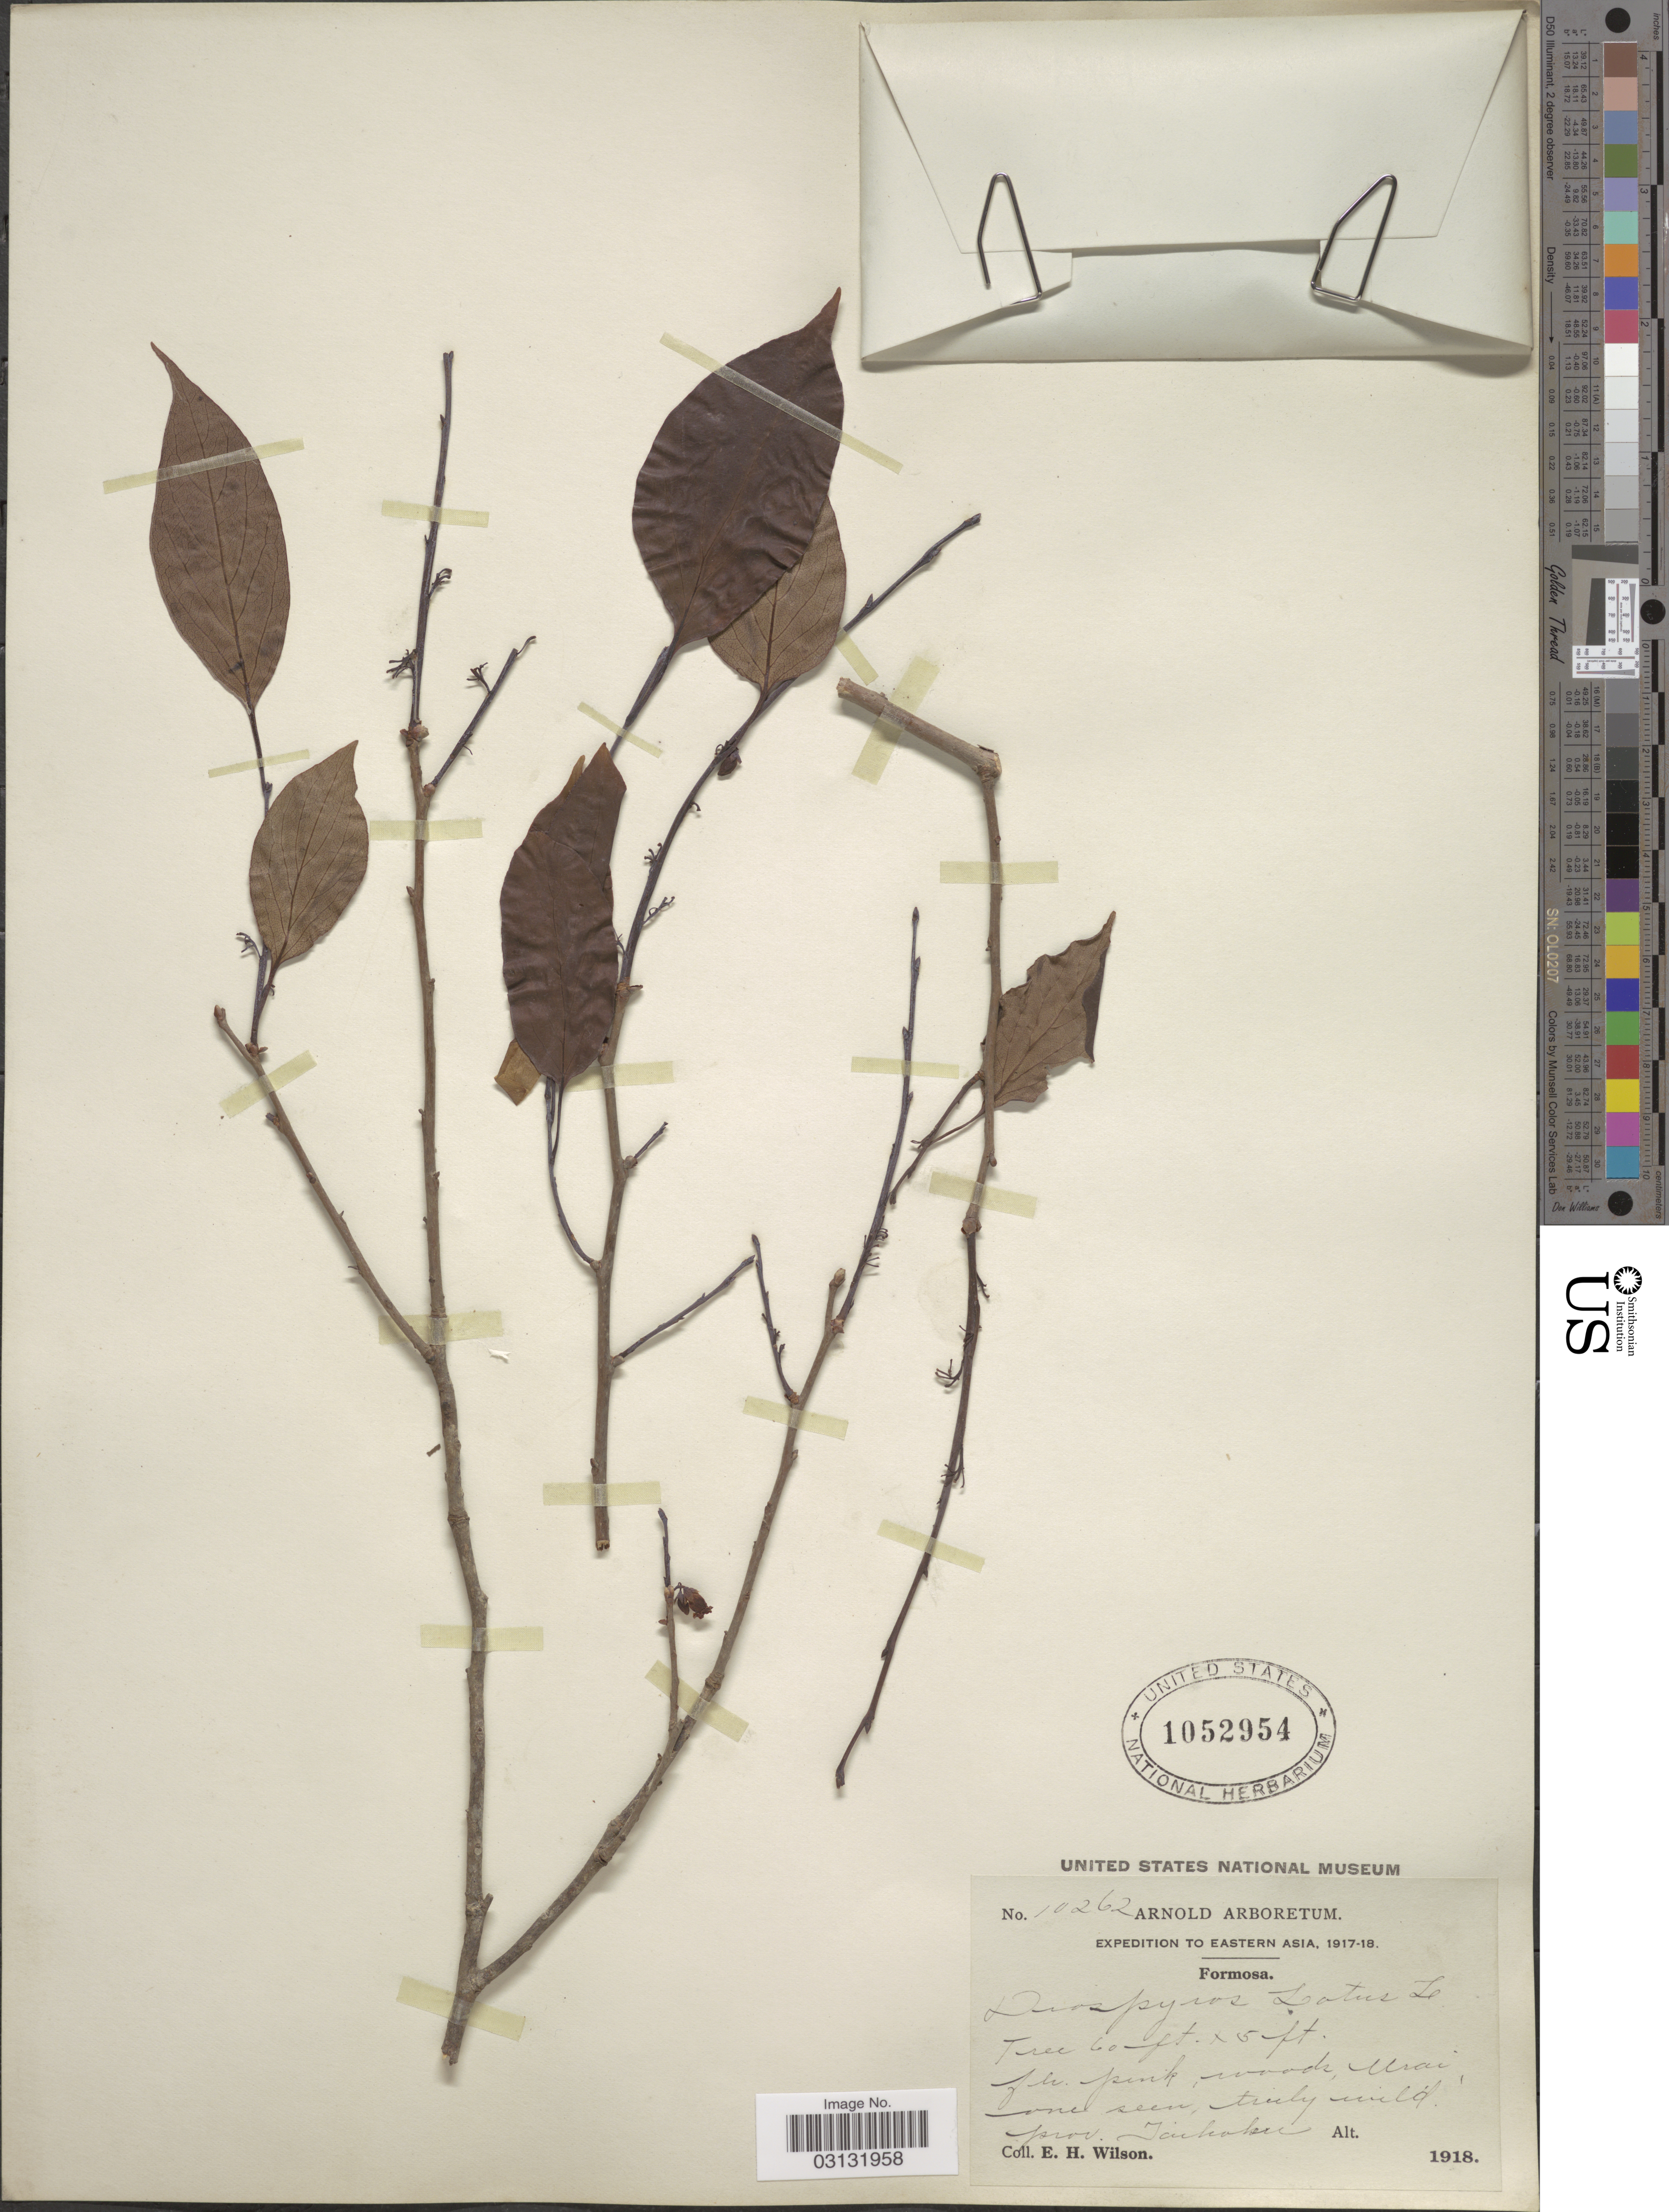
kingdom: Plantae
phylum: Tracheophyta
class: Magnoliopsida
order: Ericales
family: Ebenaceae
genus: Diospyros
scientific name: Diospyros lotus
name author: L.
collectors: E. Wilson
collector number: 10262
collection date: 1918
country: Taiwan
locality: Eastern Asia. Formosa. Prov. Taihaku.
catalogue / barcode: US 1052954